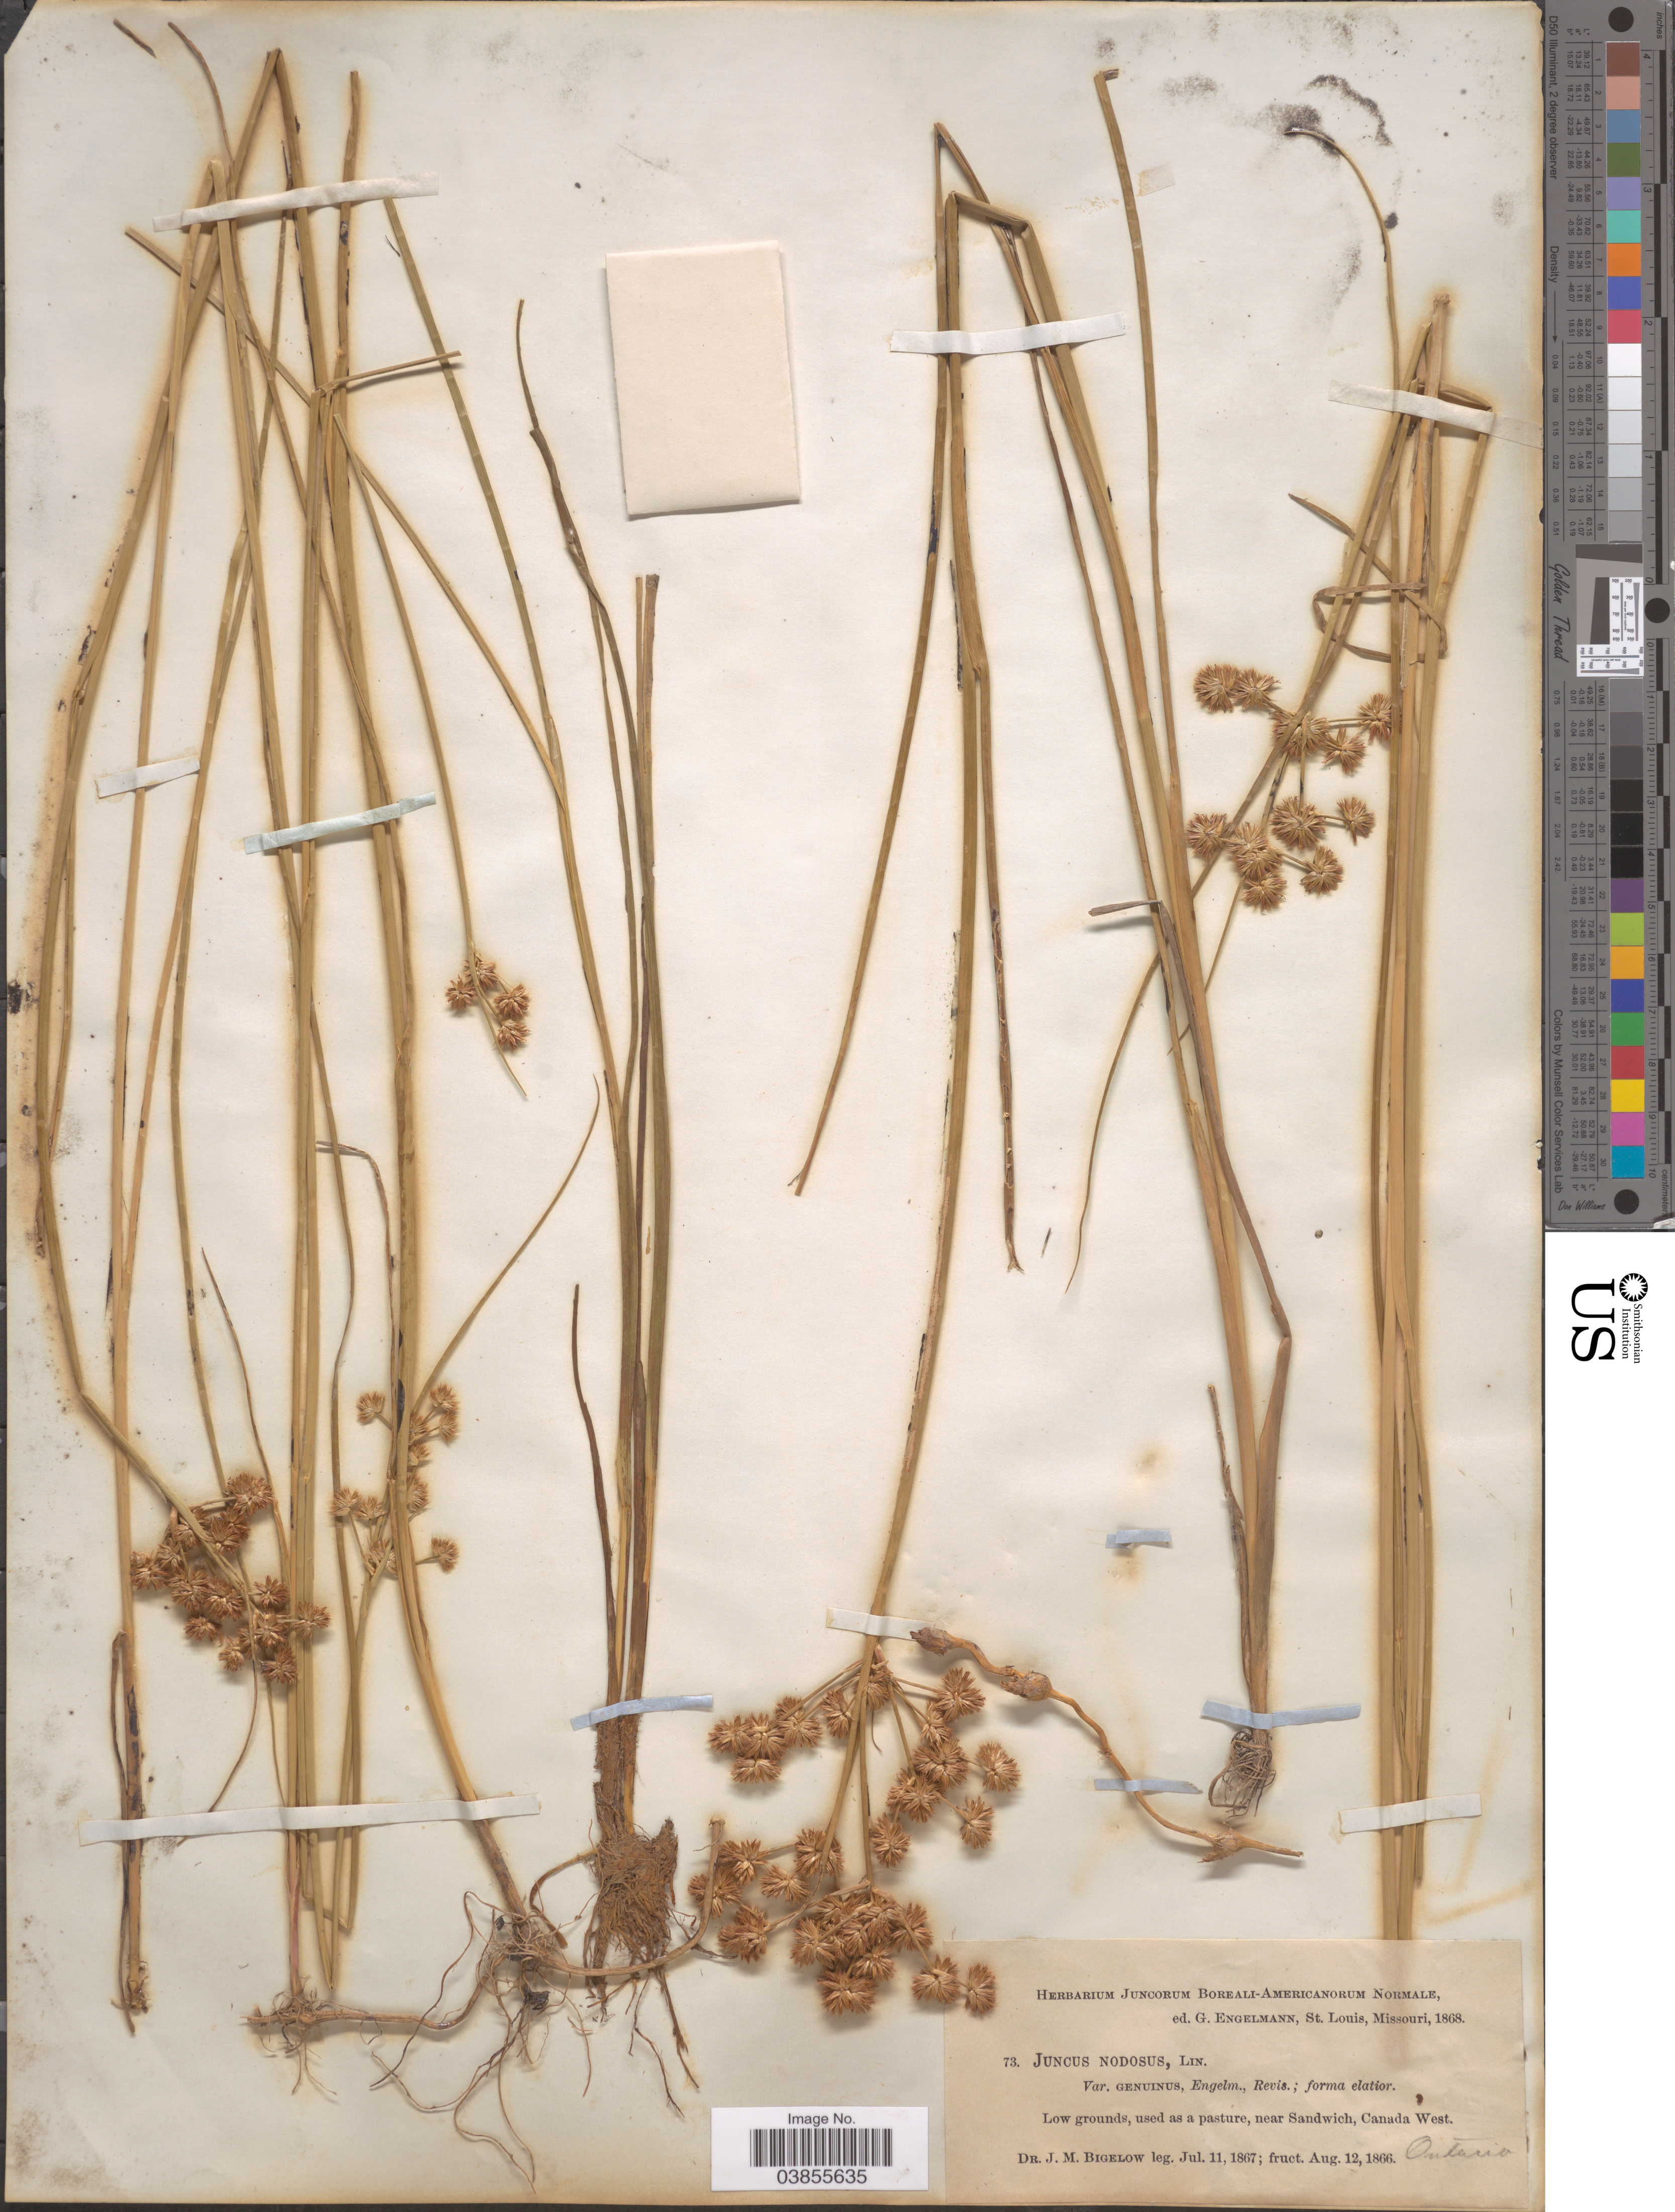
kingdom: Plantae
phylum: Tracheophyta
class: Liliopsida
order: Poales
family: Juncaceae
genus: Juncus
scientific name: Juncus nodosus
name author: L.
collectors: J. M. Bigelow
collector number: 73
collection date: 1867-07-11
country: Canada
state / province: Ontario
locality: Low grounds, used as a pasture, near Sandwich, Canada West.